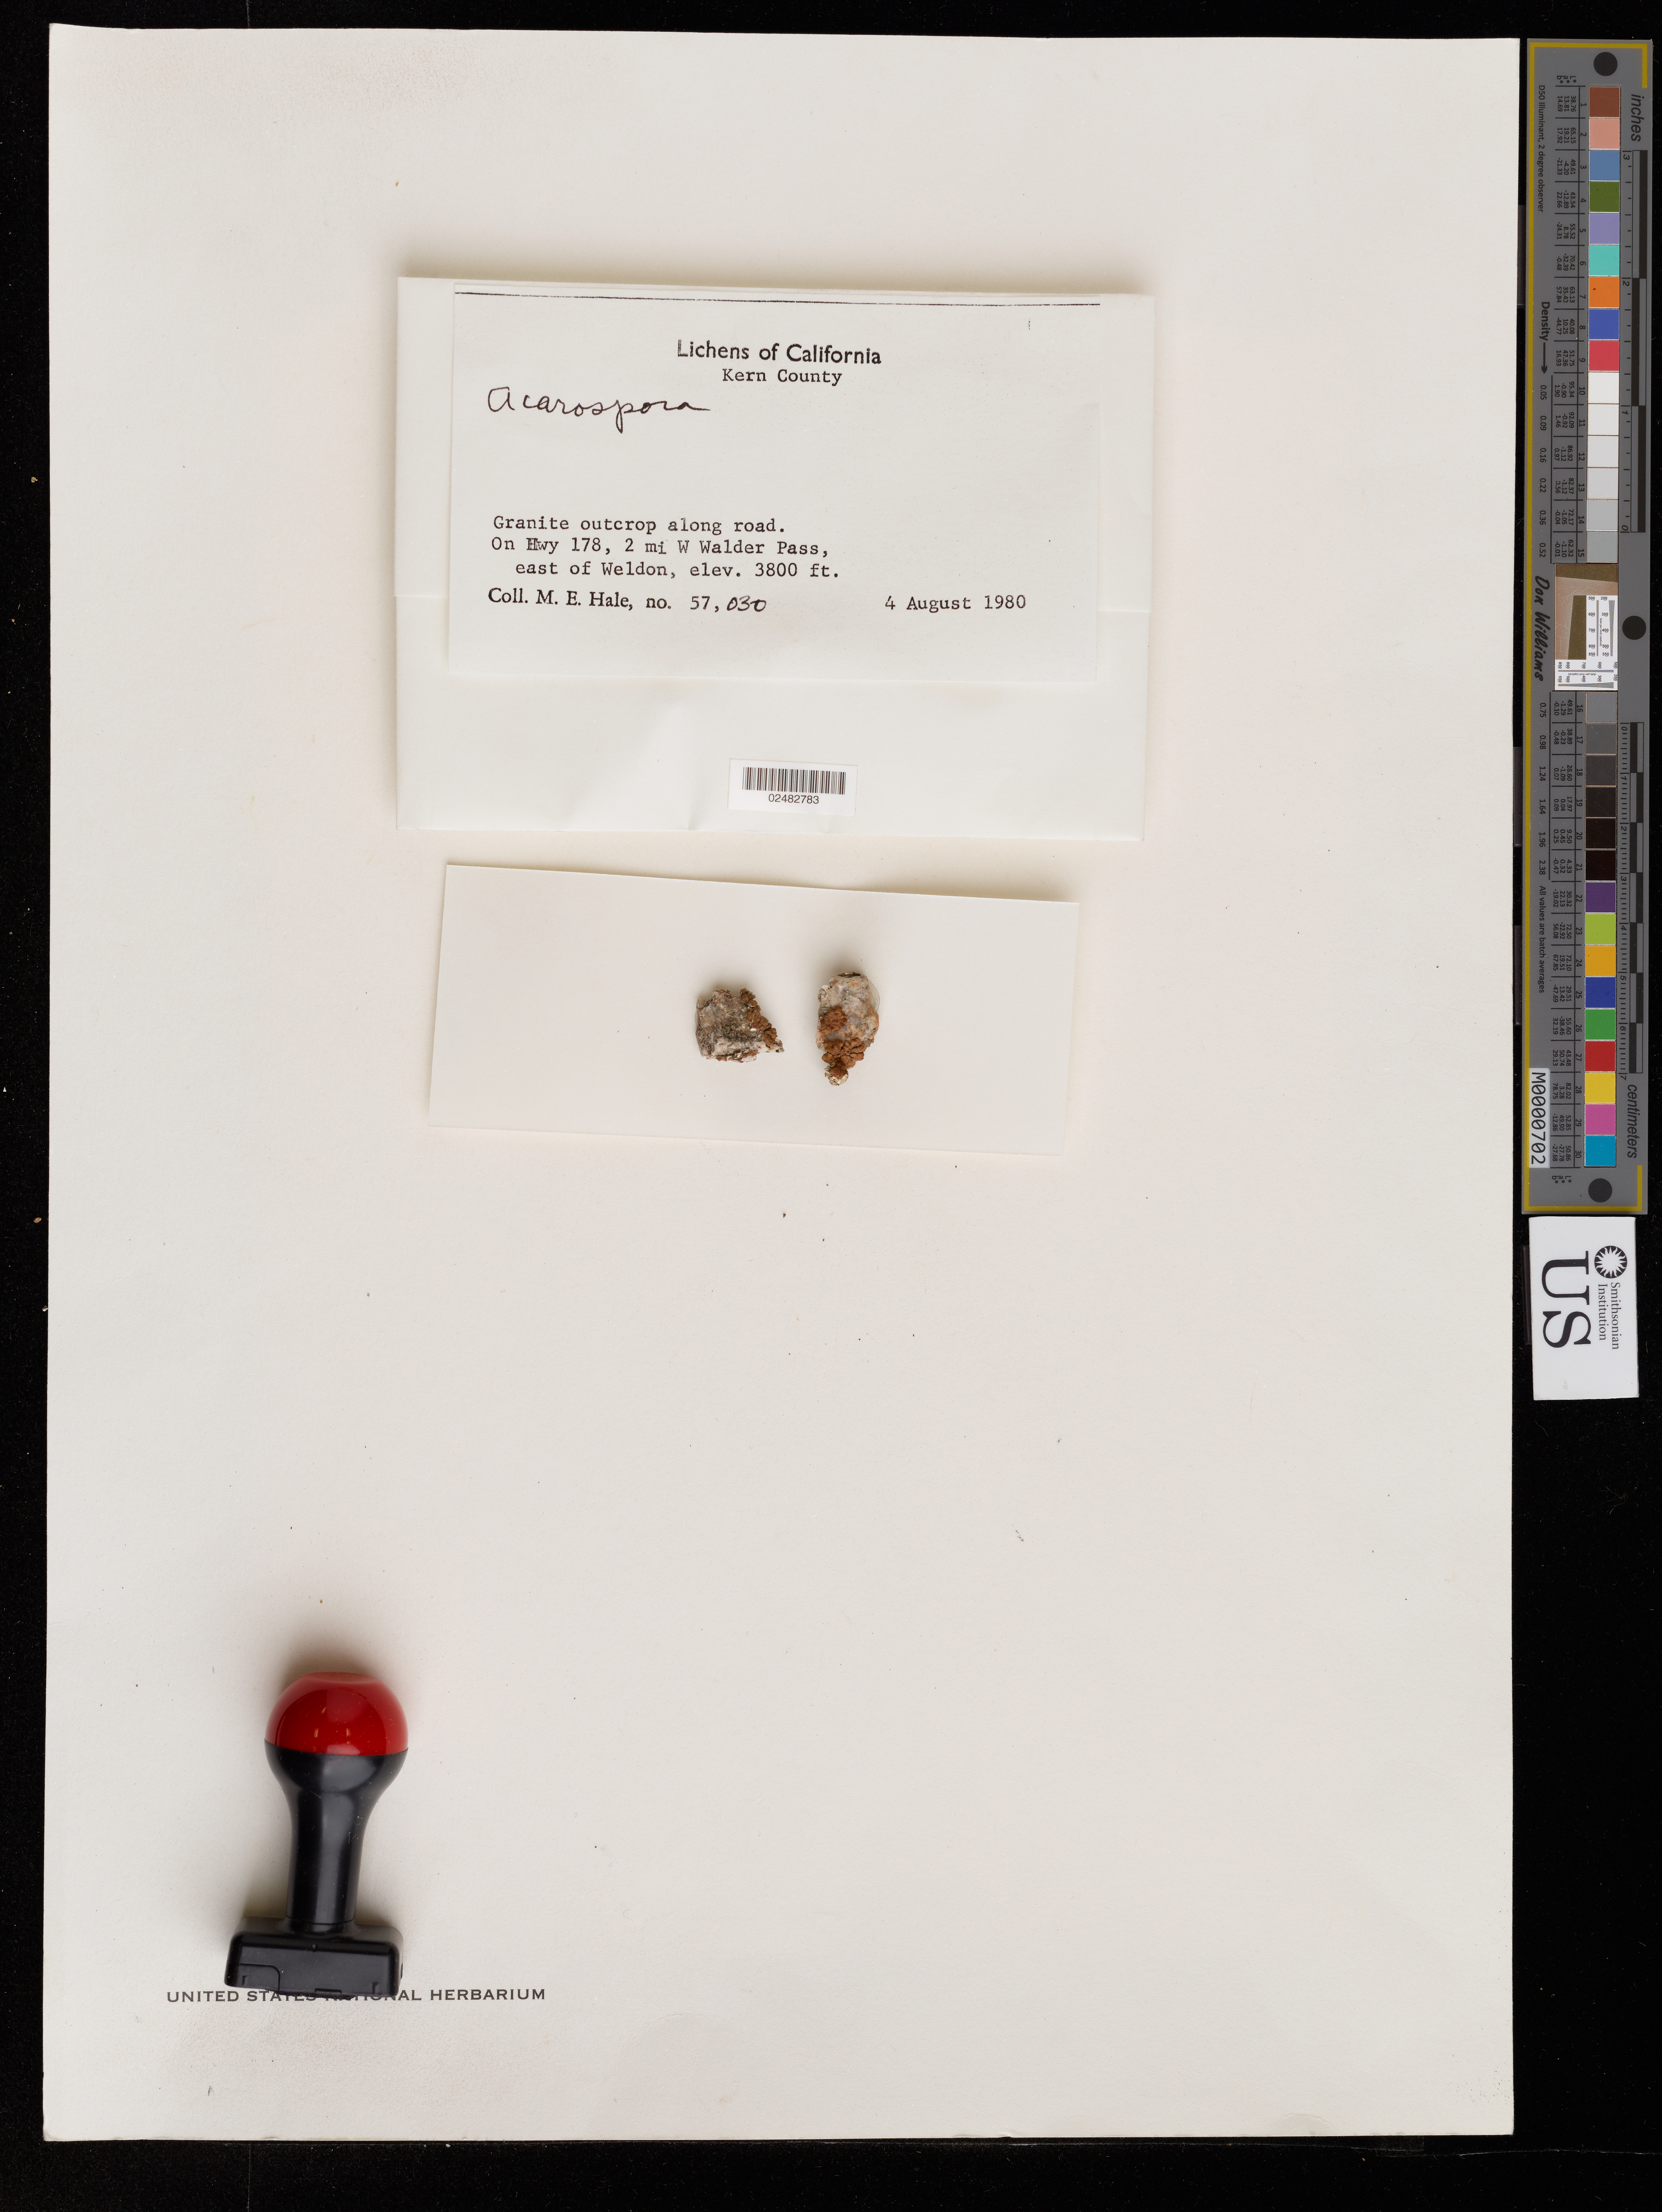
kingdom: Fungi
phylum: Ascomycota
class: Lecanoromycetes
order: Acarosporales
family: Acarosporaceae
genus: Acarospora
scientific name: Acarospora sp.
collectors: M. Hale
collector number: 57030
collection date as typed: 04 Aug 1980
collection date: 1980-08-04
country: United States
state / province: California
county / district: Kern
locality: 2 mi w of walder pass, on hwy 178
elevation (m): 0